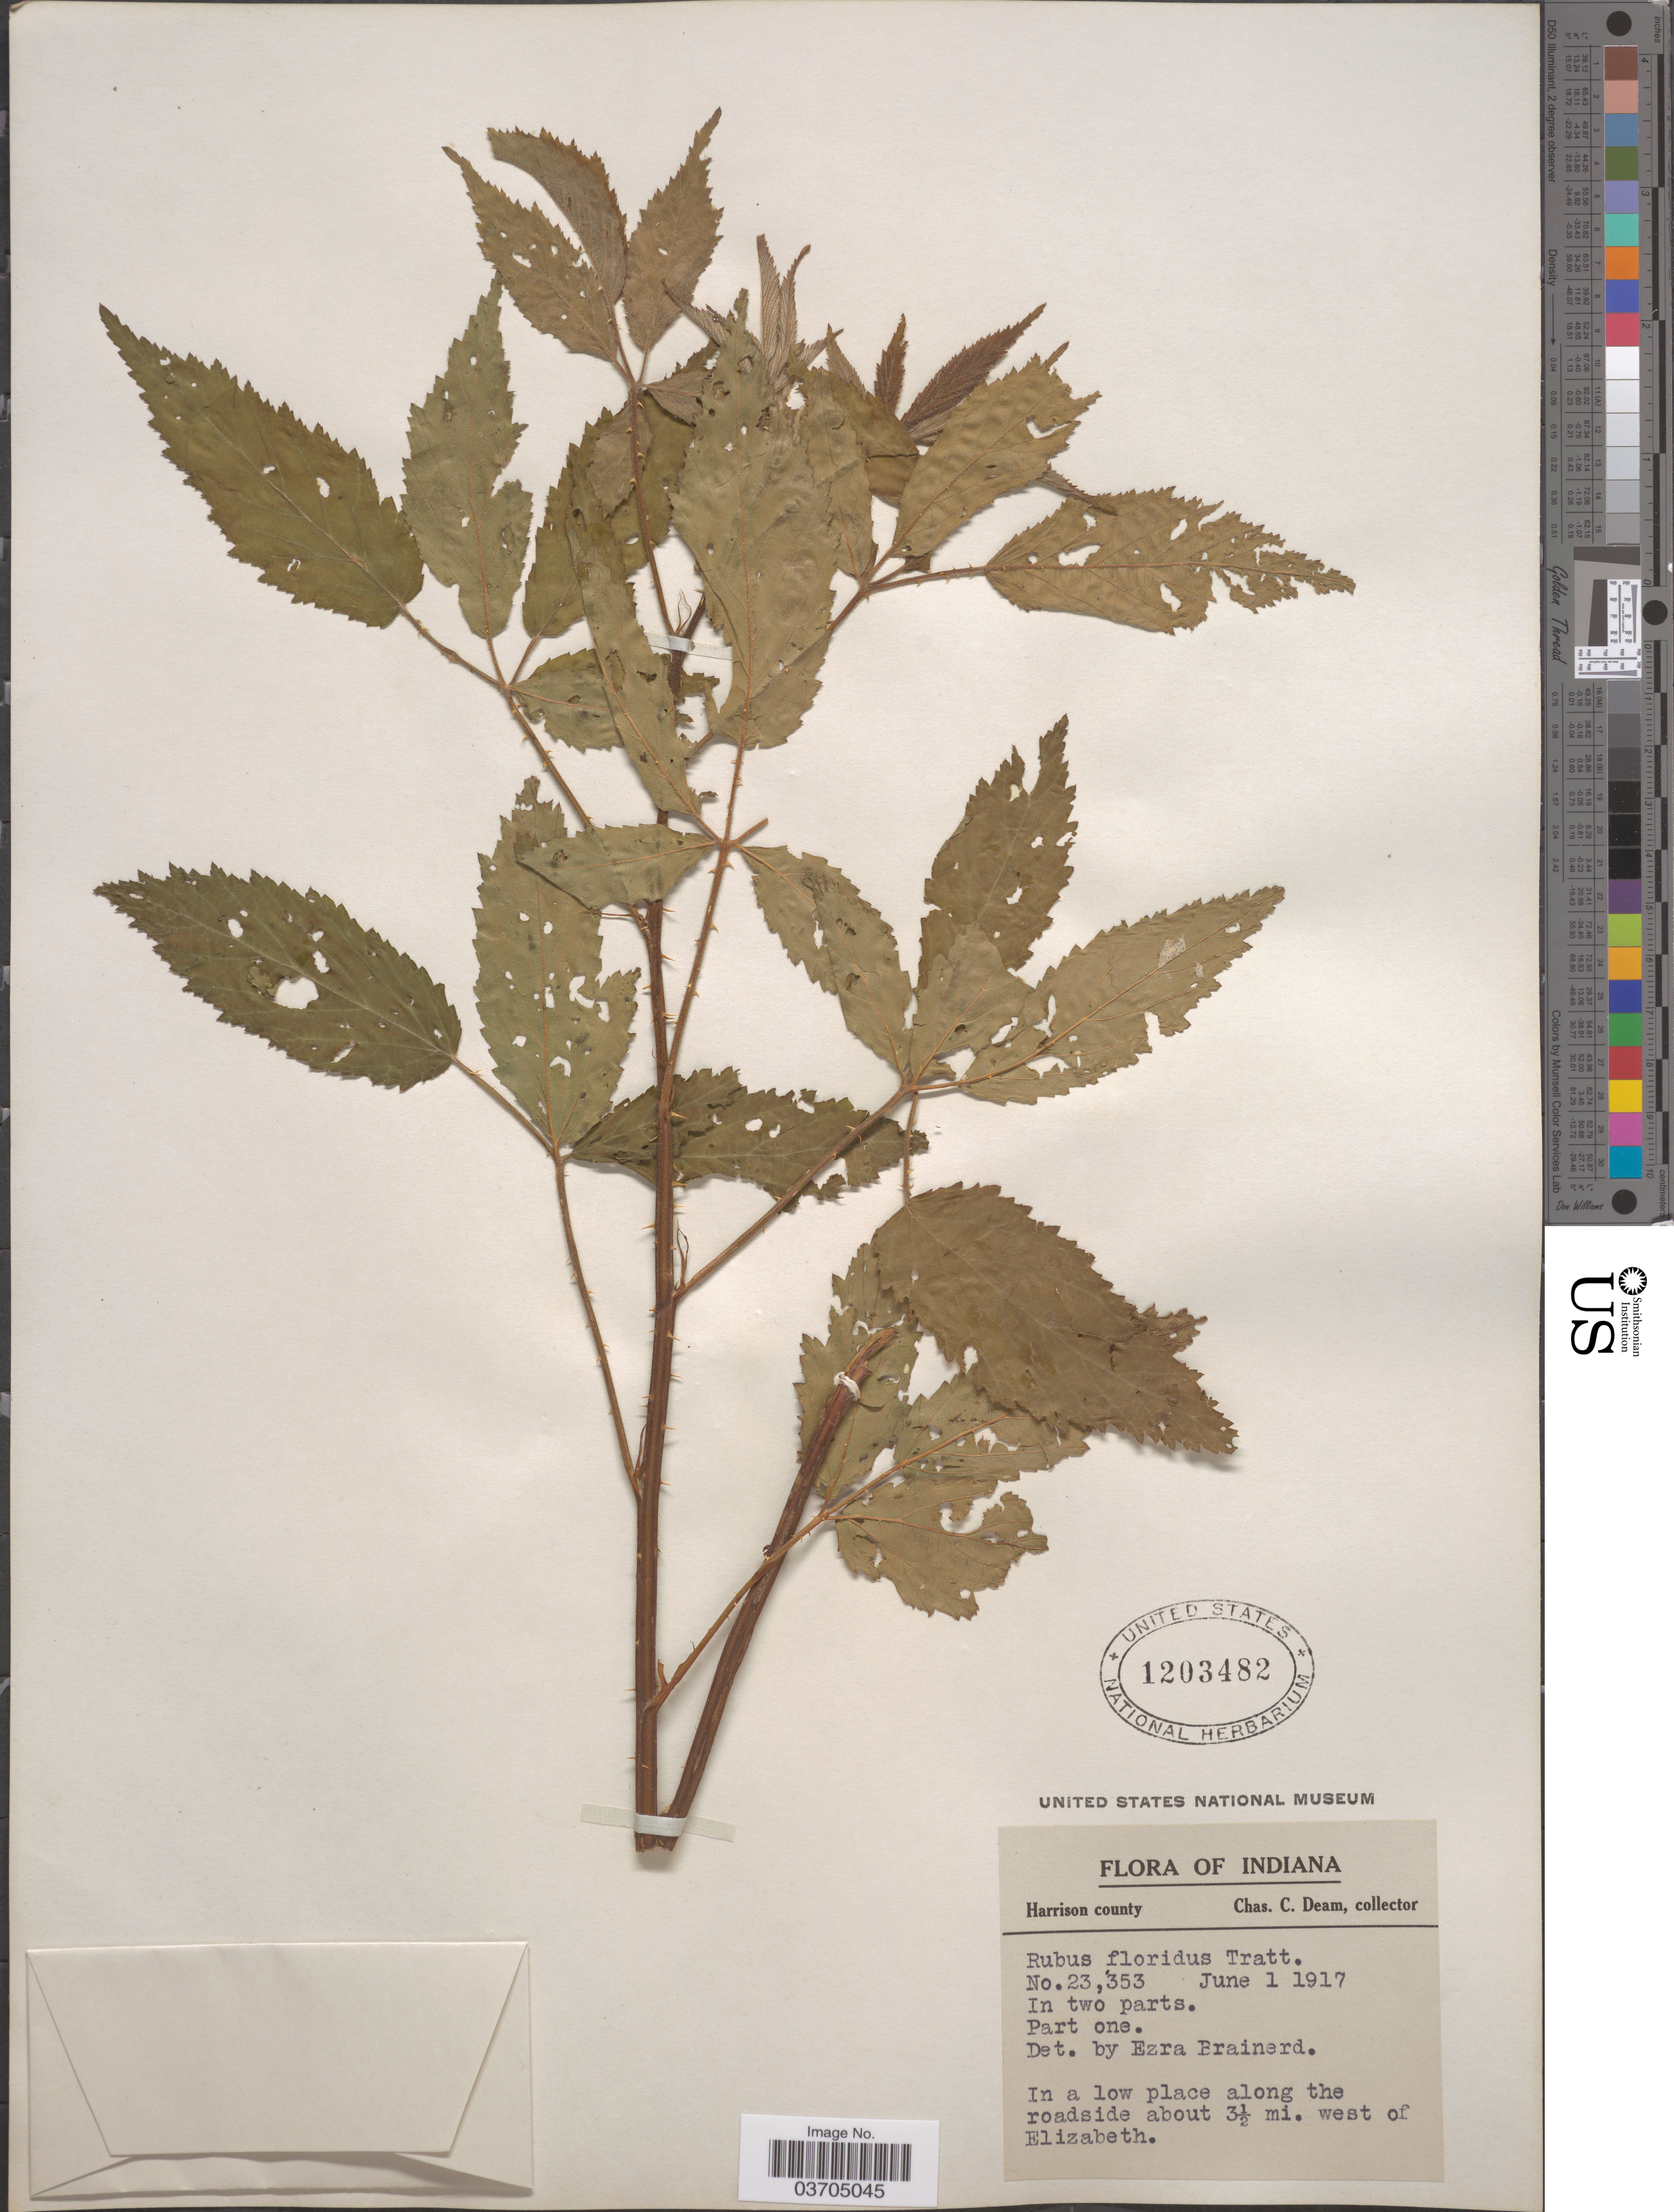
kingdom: Plantae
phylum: Tracheophyta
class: Magnoliopsida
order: Rosales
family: Rosaceae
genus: Rubus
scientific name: Rubus floridus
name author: Tratt.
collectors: C. C. Deam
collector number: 23353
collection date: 1917-06-01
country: United States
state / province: Indiana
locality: Harrison county. In a low place along the roadside about 3½ mi. west of Elizabeth.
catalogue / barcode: US 1203482